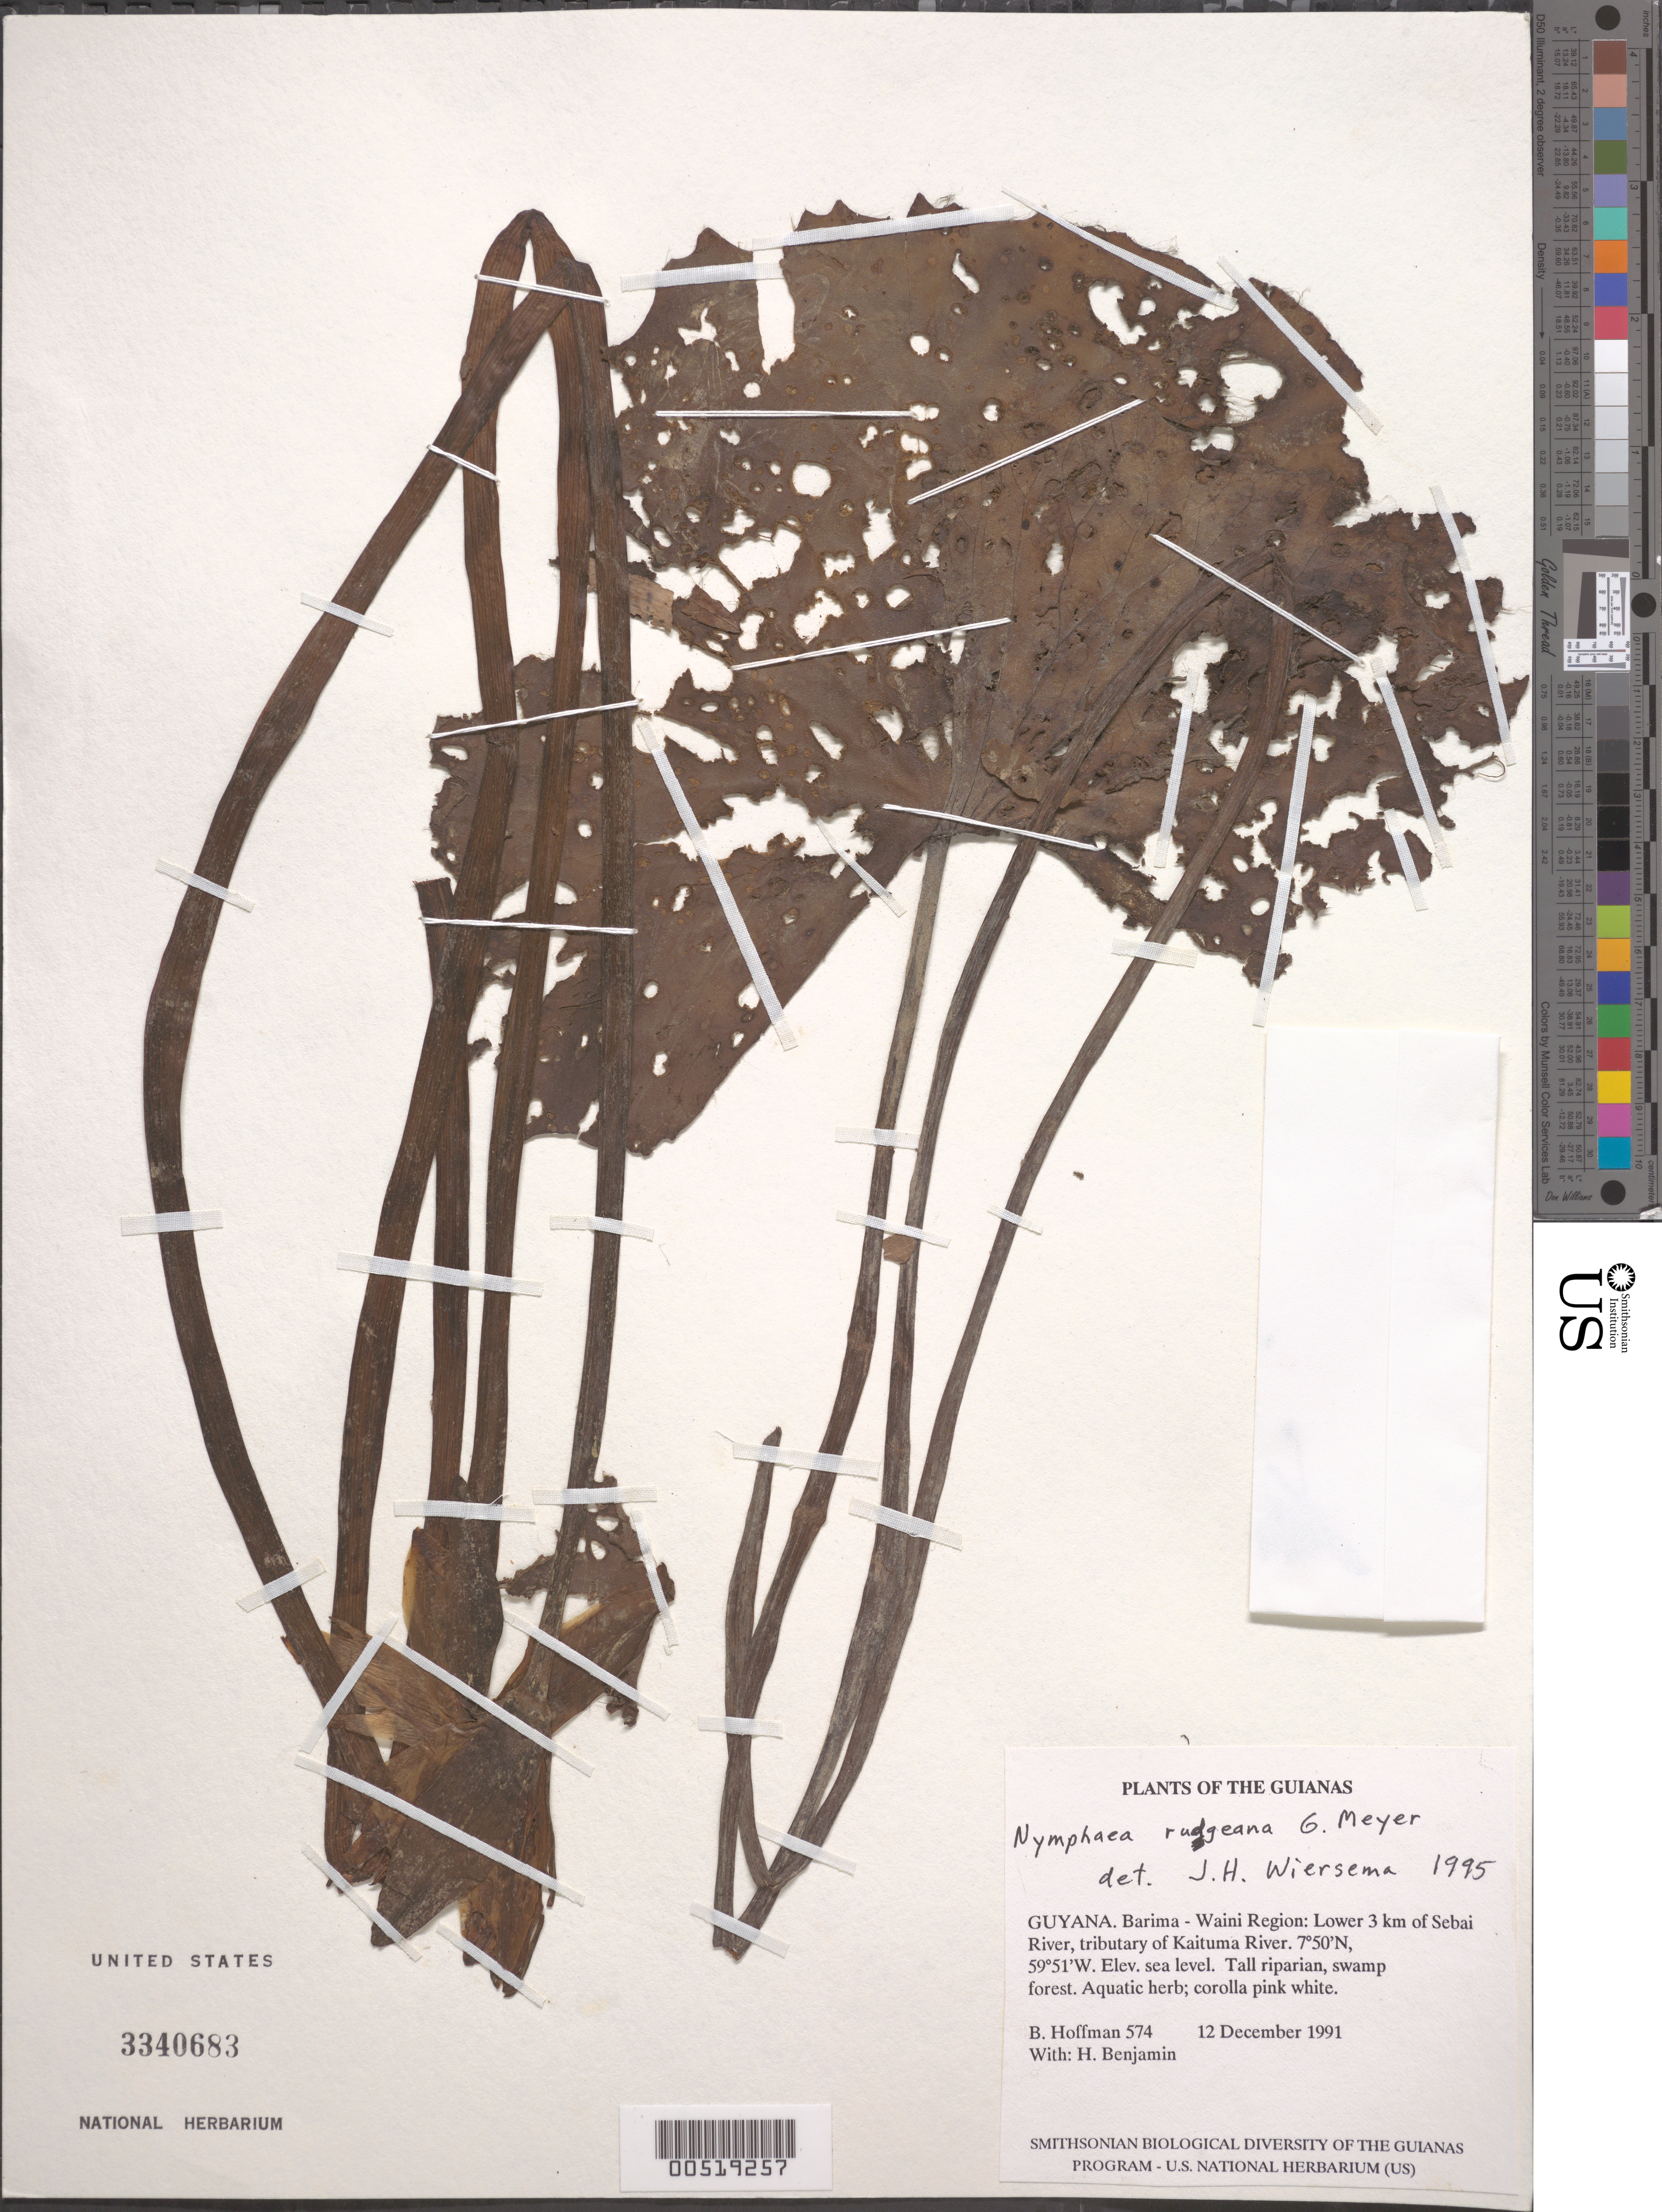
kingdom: Plantae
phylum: Tracheophyta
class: Magnoliopsida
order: Nymphaeales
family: Nymphaeaceae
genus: Nymphaea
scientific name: Nymphaea rudgeana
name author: G. Mey.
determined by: Wiersema, John H.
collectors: B. Hoffman & H. Benjamin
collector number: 574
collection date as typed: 12 December 1991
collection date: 1991-12-12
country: Guyana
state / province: Barima-Waini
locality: Lower 3 km of Sebai River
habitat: Tall riparian, swamp forest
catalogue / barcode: US 3340683